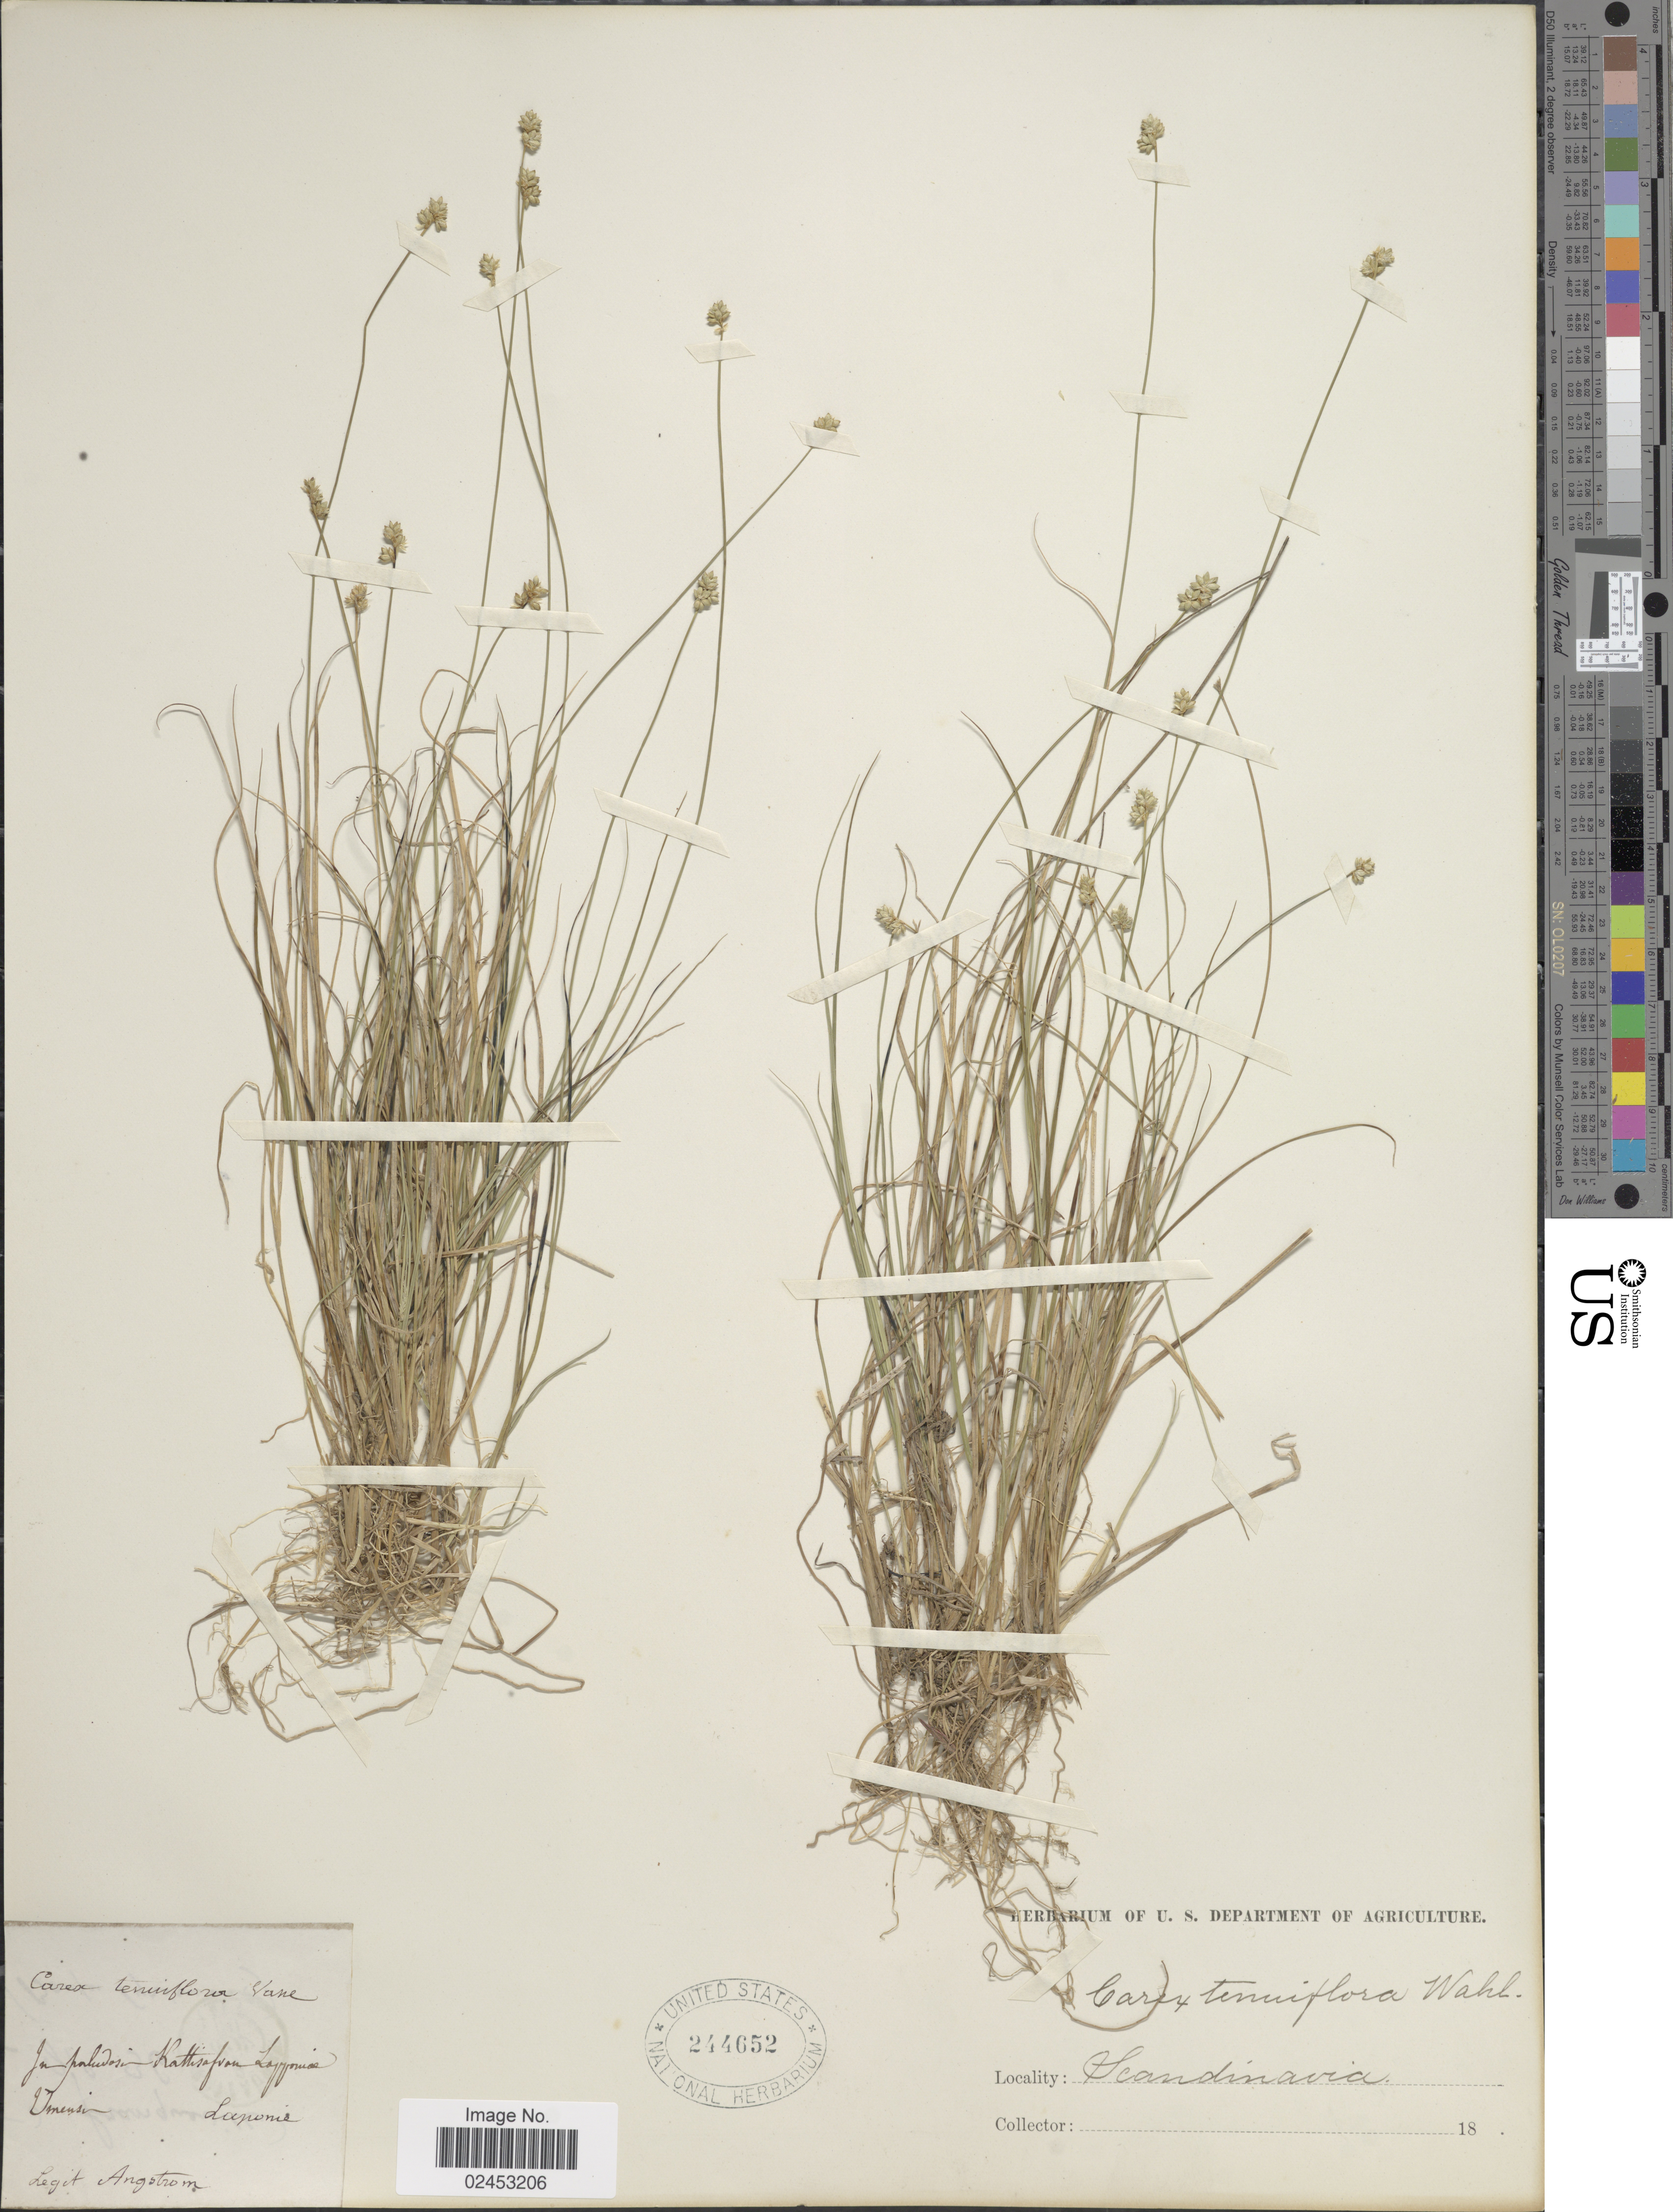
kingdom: Plantae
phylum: Tracheophyta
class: Liliopsida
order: Poales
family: Cyperaceae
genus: Carex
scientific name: Carex tenuiflora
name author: Wahlenb.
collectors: Angstrom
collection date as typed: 18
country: Sweden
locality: Scandinavia, in paludosis Kattisafvan Lapponiae Umensi, Laponie.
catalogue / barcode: US 244652